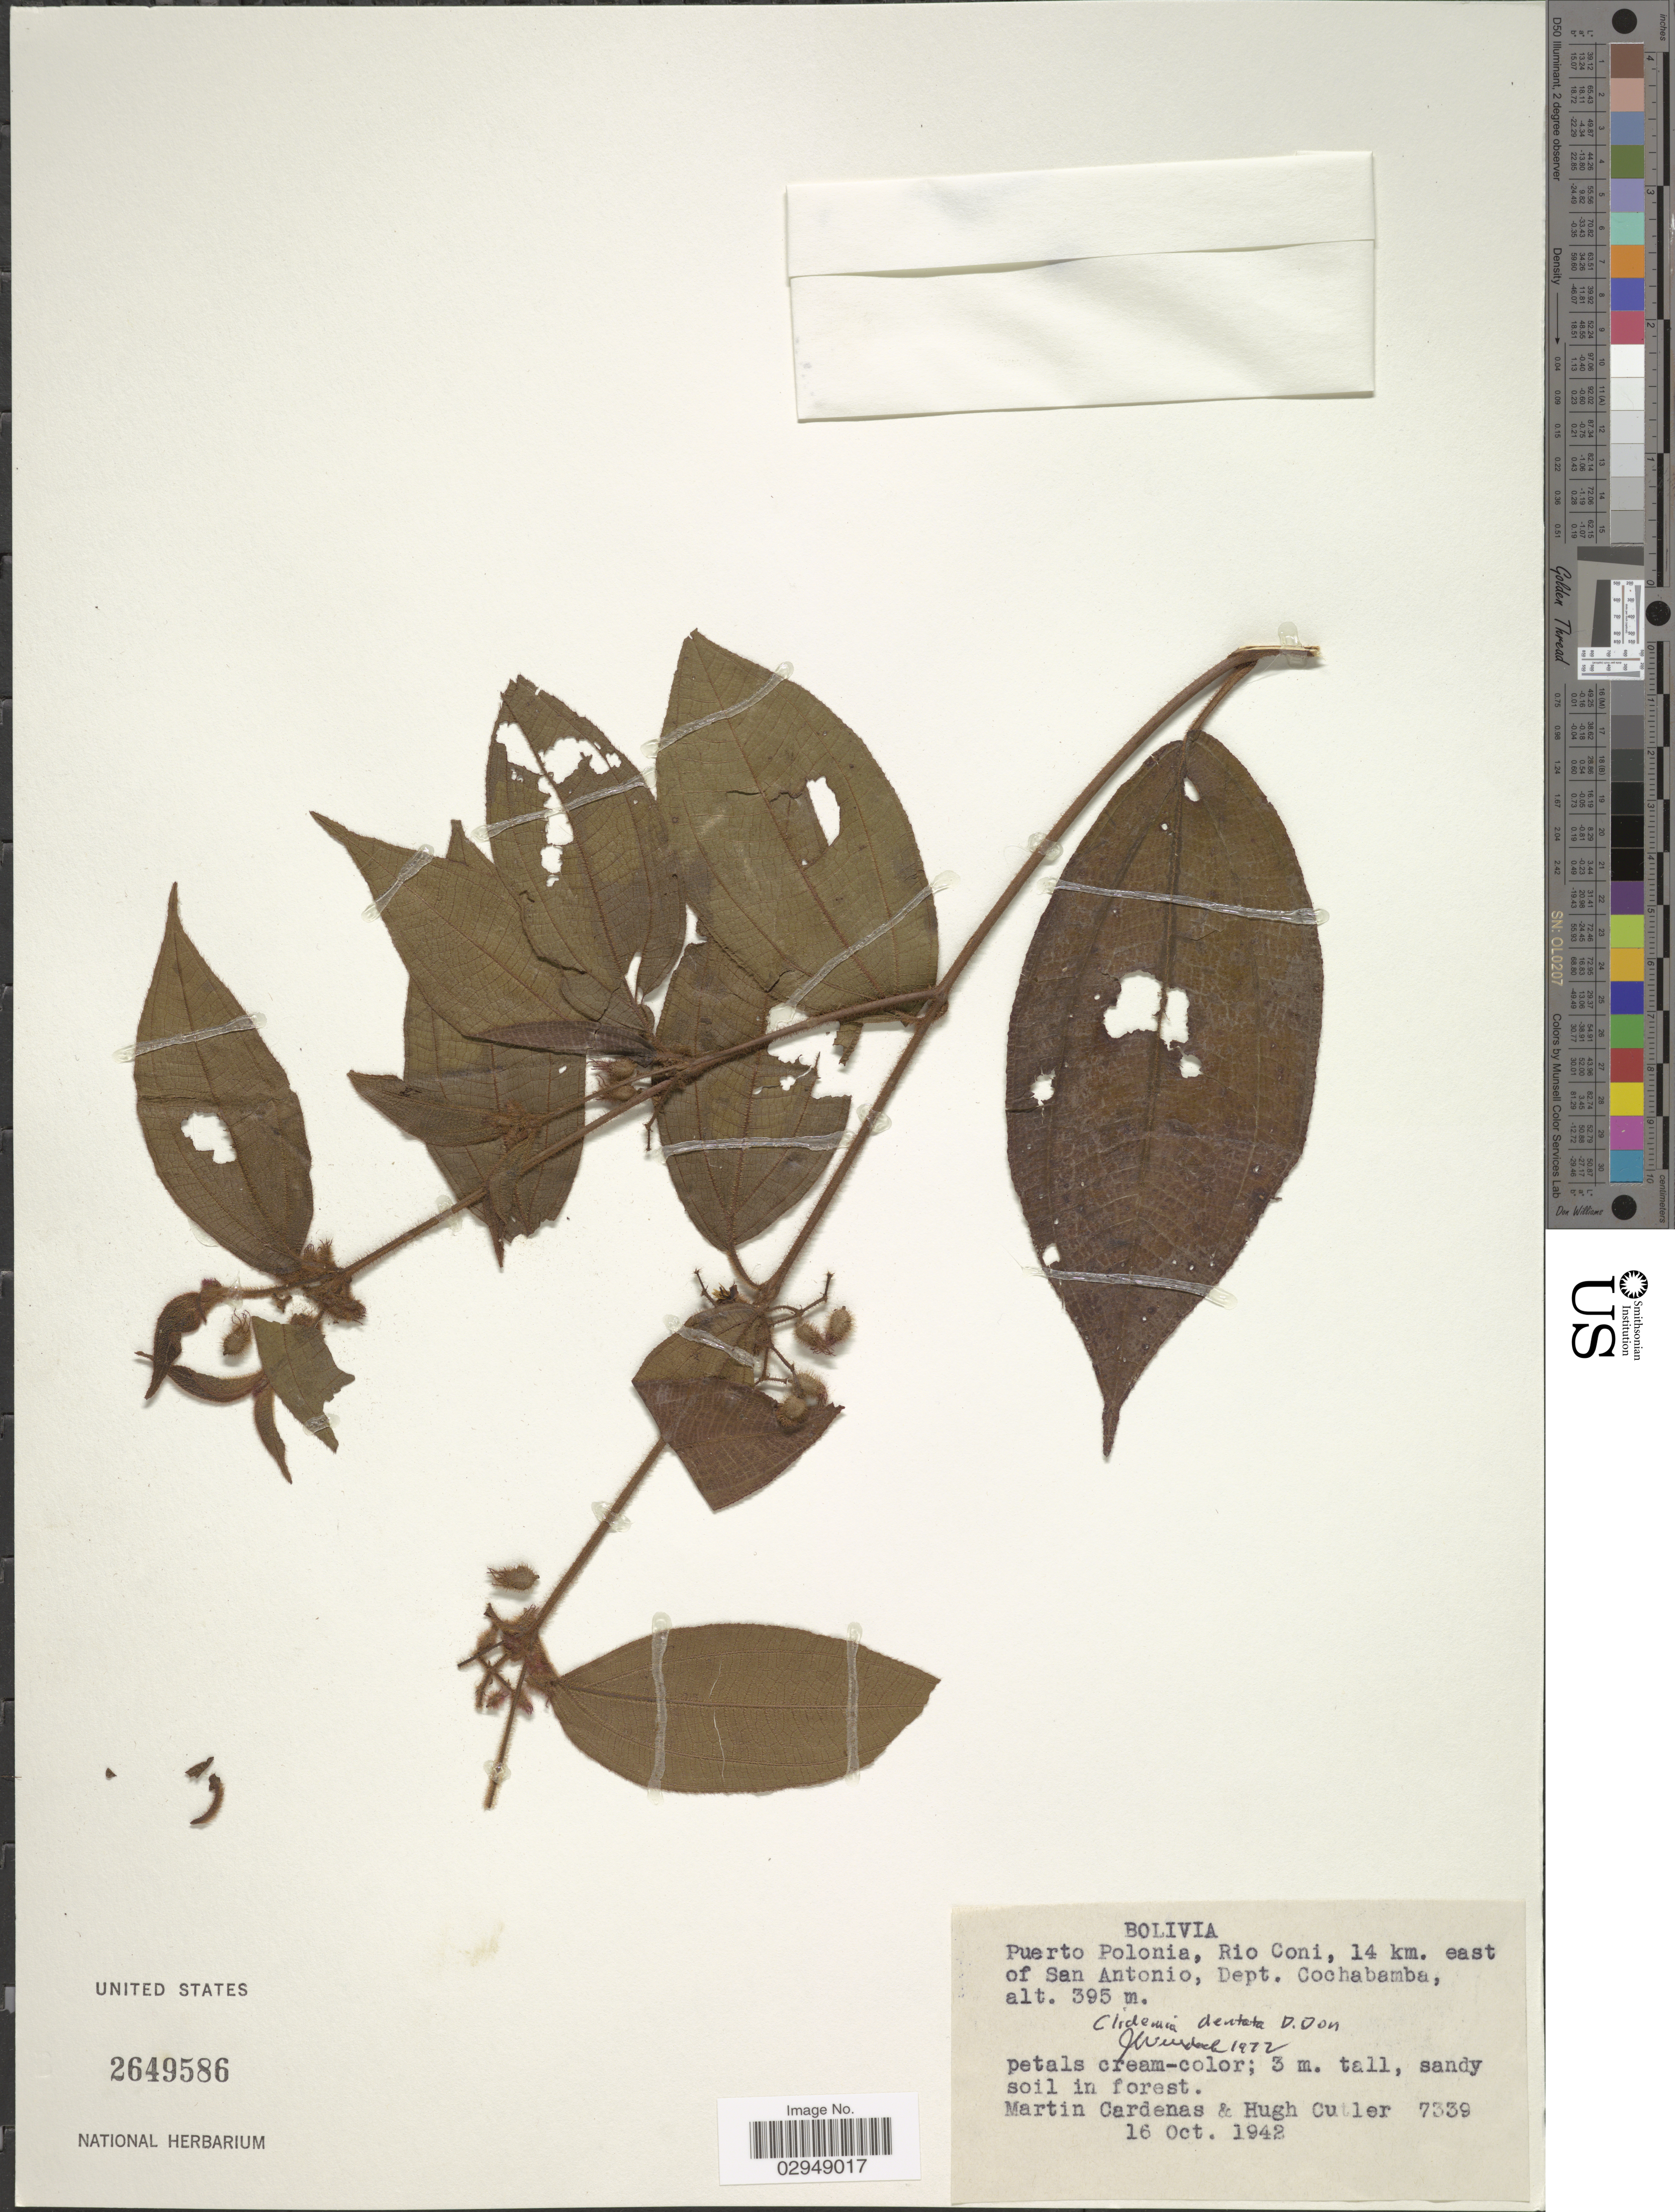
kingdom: Plantae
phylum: Tracheophyta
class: Magnoliopsida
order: Myrtales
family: Melastomataceae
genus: Clidemia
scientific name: Clidemia dentata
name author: D. Don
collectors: M. Cárdenas & H. C. Cutler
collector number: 7339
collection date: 1942-10-16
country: Bolivia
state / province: Cochabamba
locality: Puerto Polonia, Rio Coni, 14 km. east of San Antonio, Dept. Cochabamba.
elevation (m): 395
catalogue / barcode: US 2649586